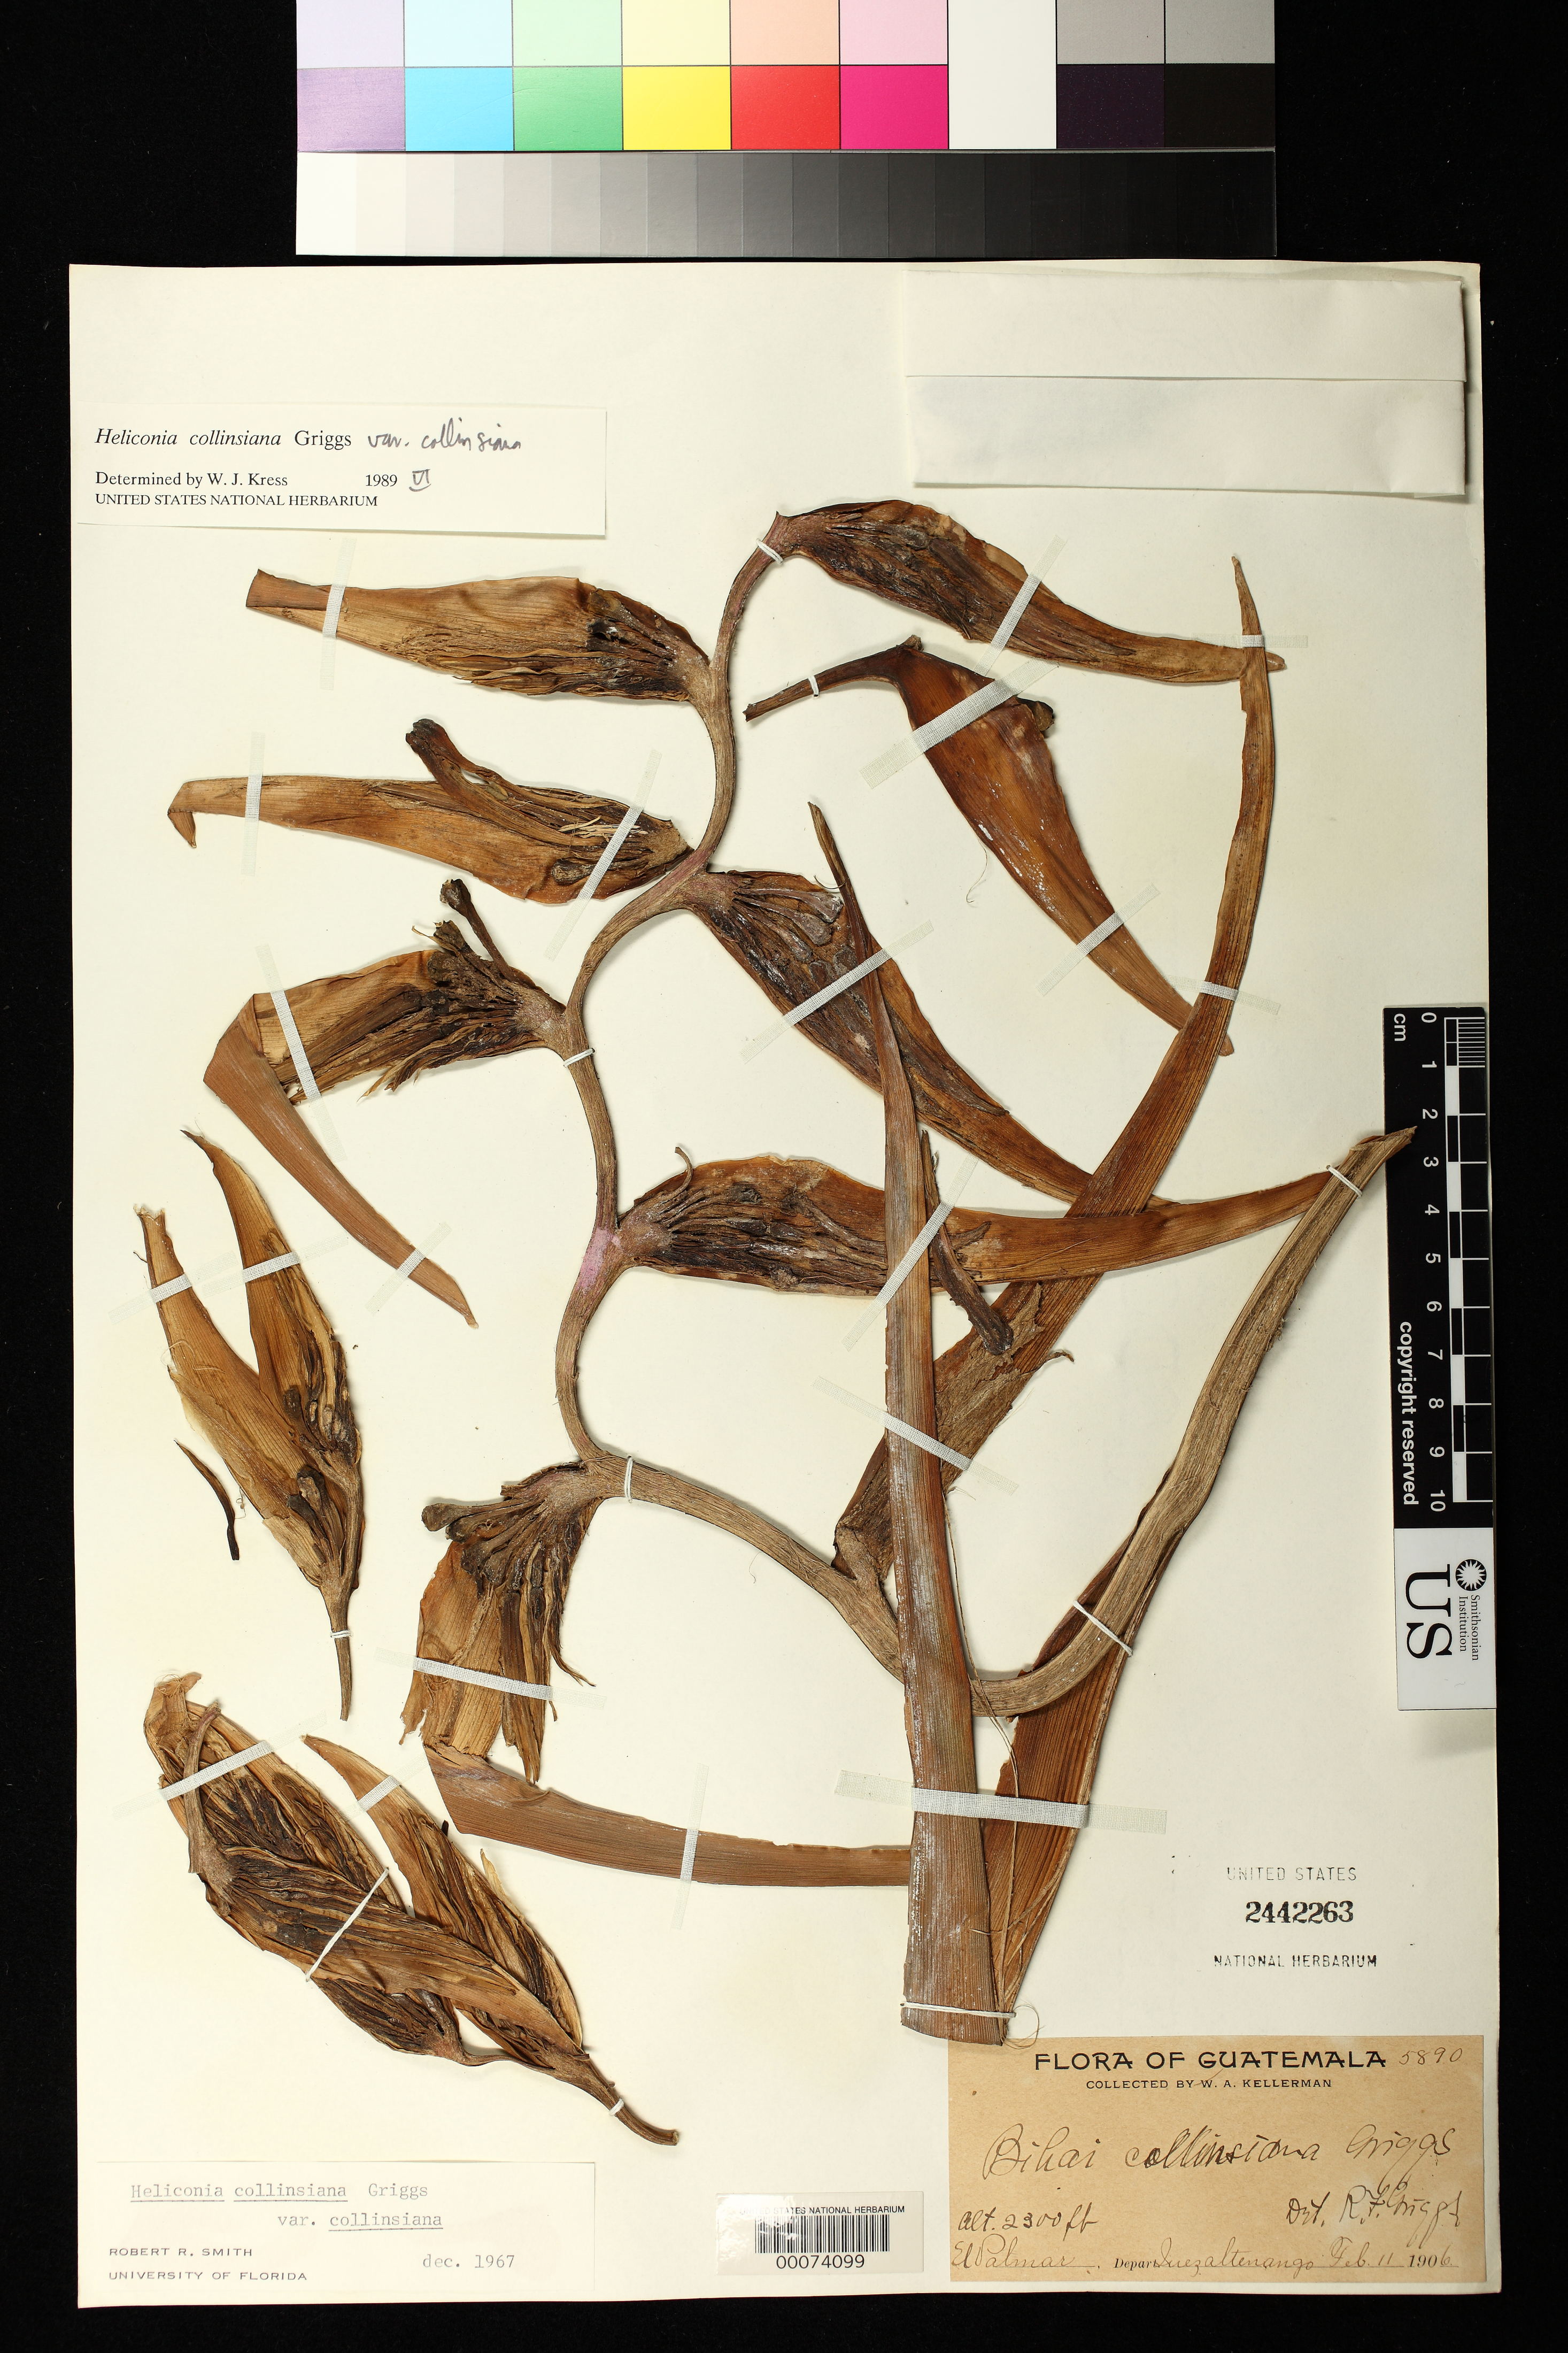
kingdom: Plantae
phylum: Tracheophyta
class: Liliopsida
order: Zingiberales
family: Heliconiaceae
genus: Heliconia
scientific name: Heliconia collinsiana var. collinsiana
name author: R.F. Griggs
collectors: W. A. Kellerman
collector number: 5890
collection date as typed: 11 Feb 1906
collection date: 1906-02-11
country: Guatemala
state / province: Quetzaltenango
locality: El Palmar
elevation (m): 701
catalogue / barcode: US 2442263